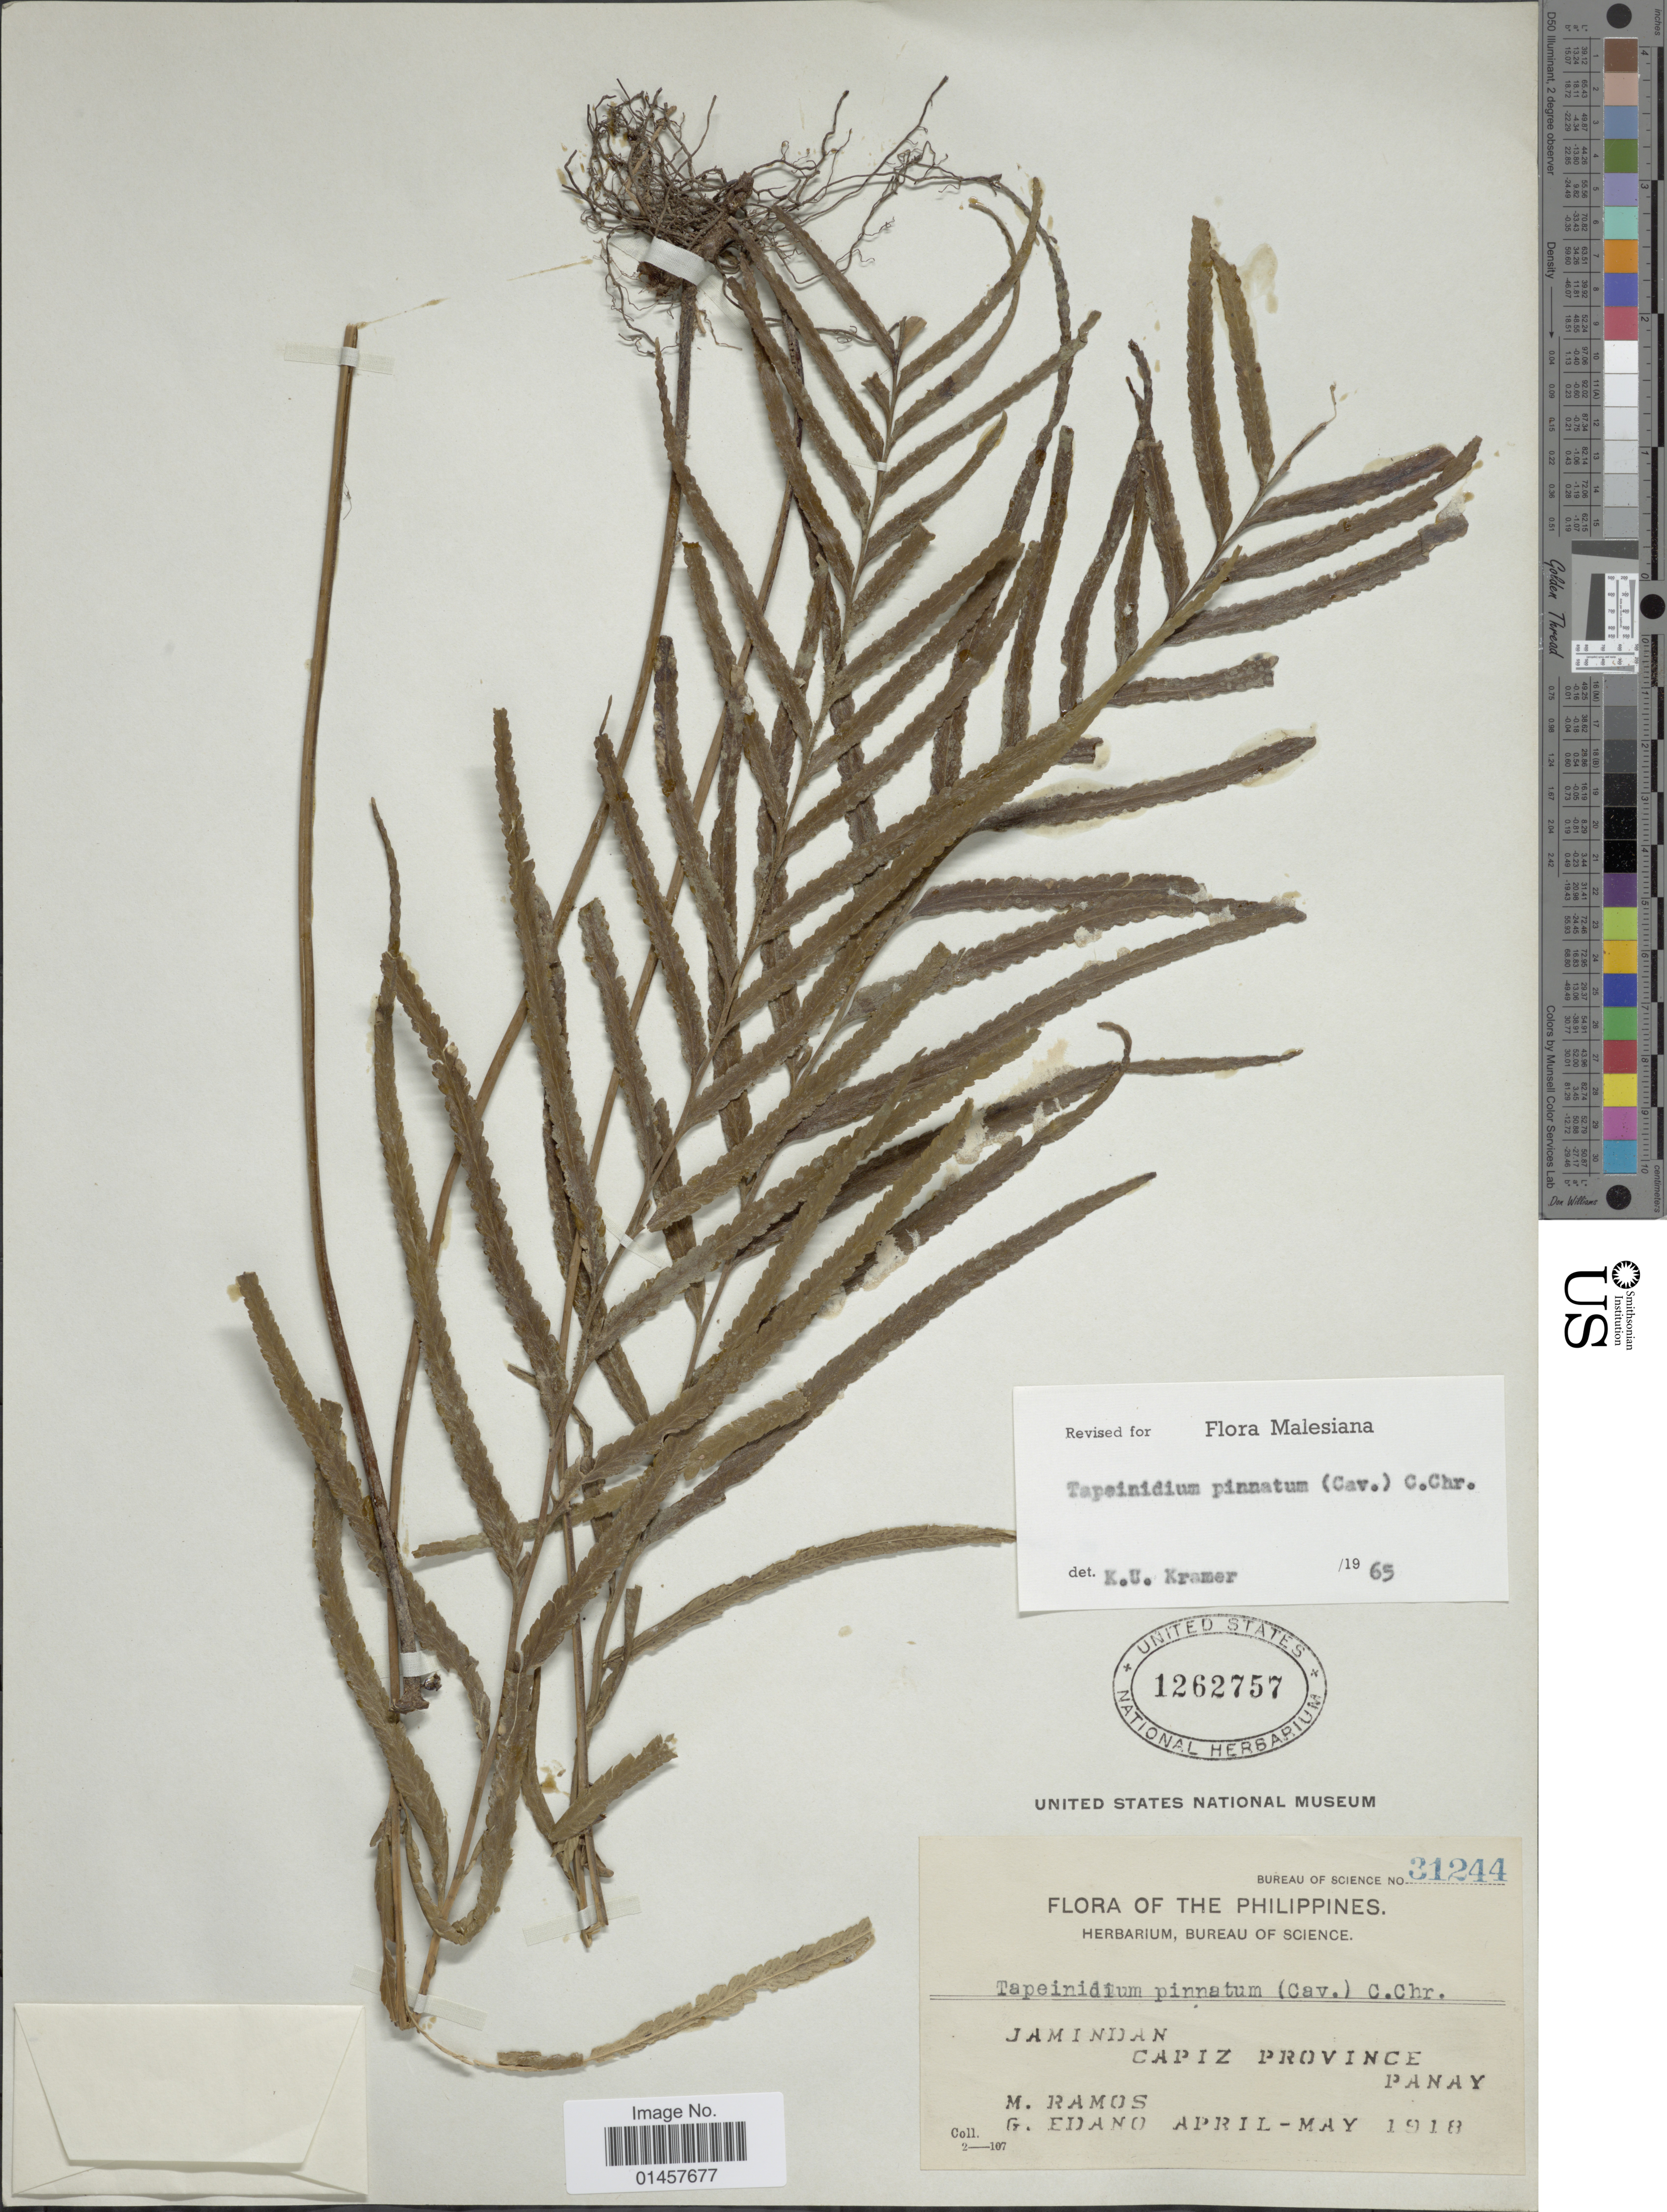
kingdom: Plantae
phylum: Tracheophyta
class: Polypodiopsida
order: Polypodiales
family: Lindsaeaceae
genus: Tapeinidium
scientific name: Tapeinidium pinnatum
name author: (Cav.) C. Chr.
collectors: M. Ramos & G. Edaño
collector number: Bureau of Science 31244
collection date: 1918-04/1918-05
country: Philippines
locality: Jamindan Capiz province Panay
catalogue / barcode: US 1262757